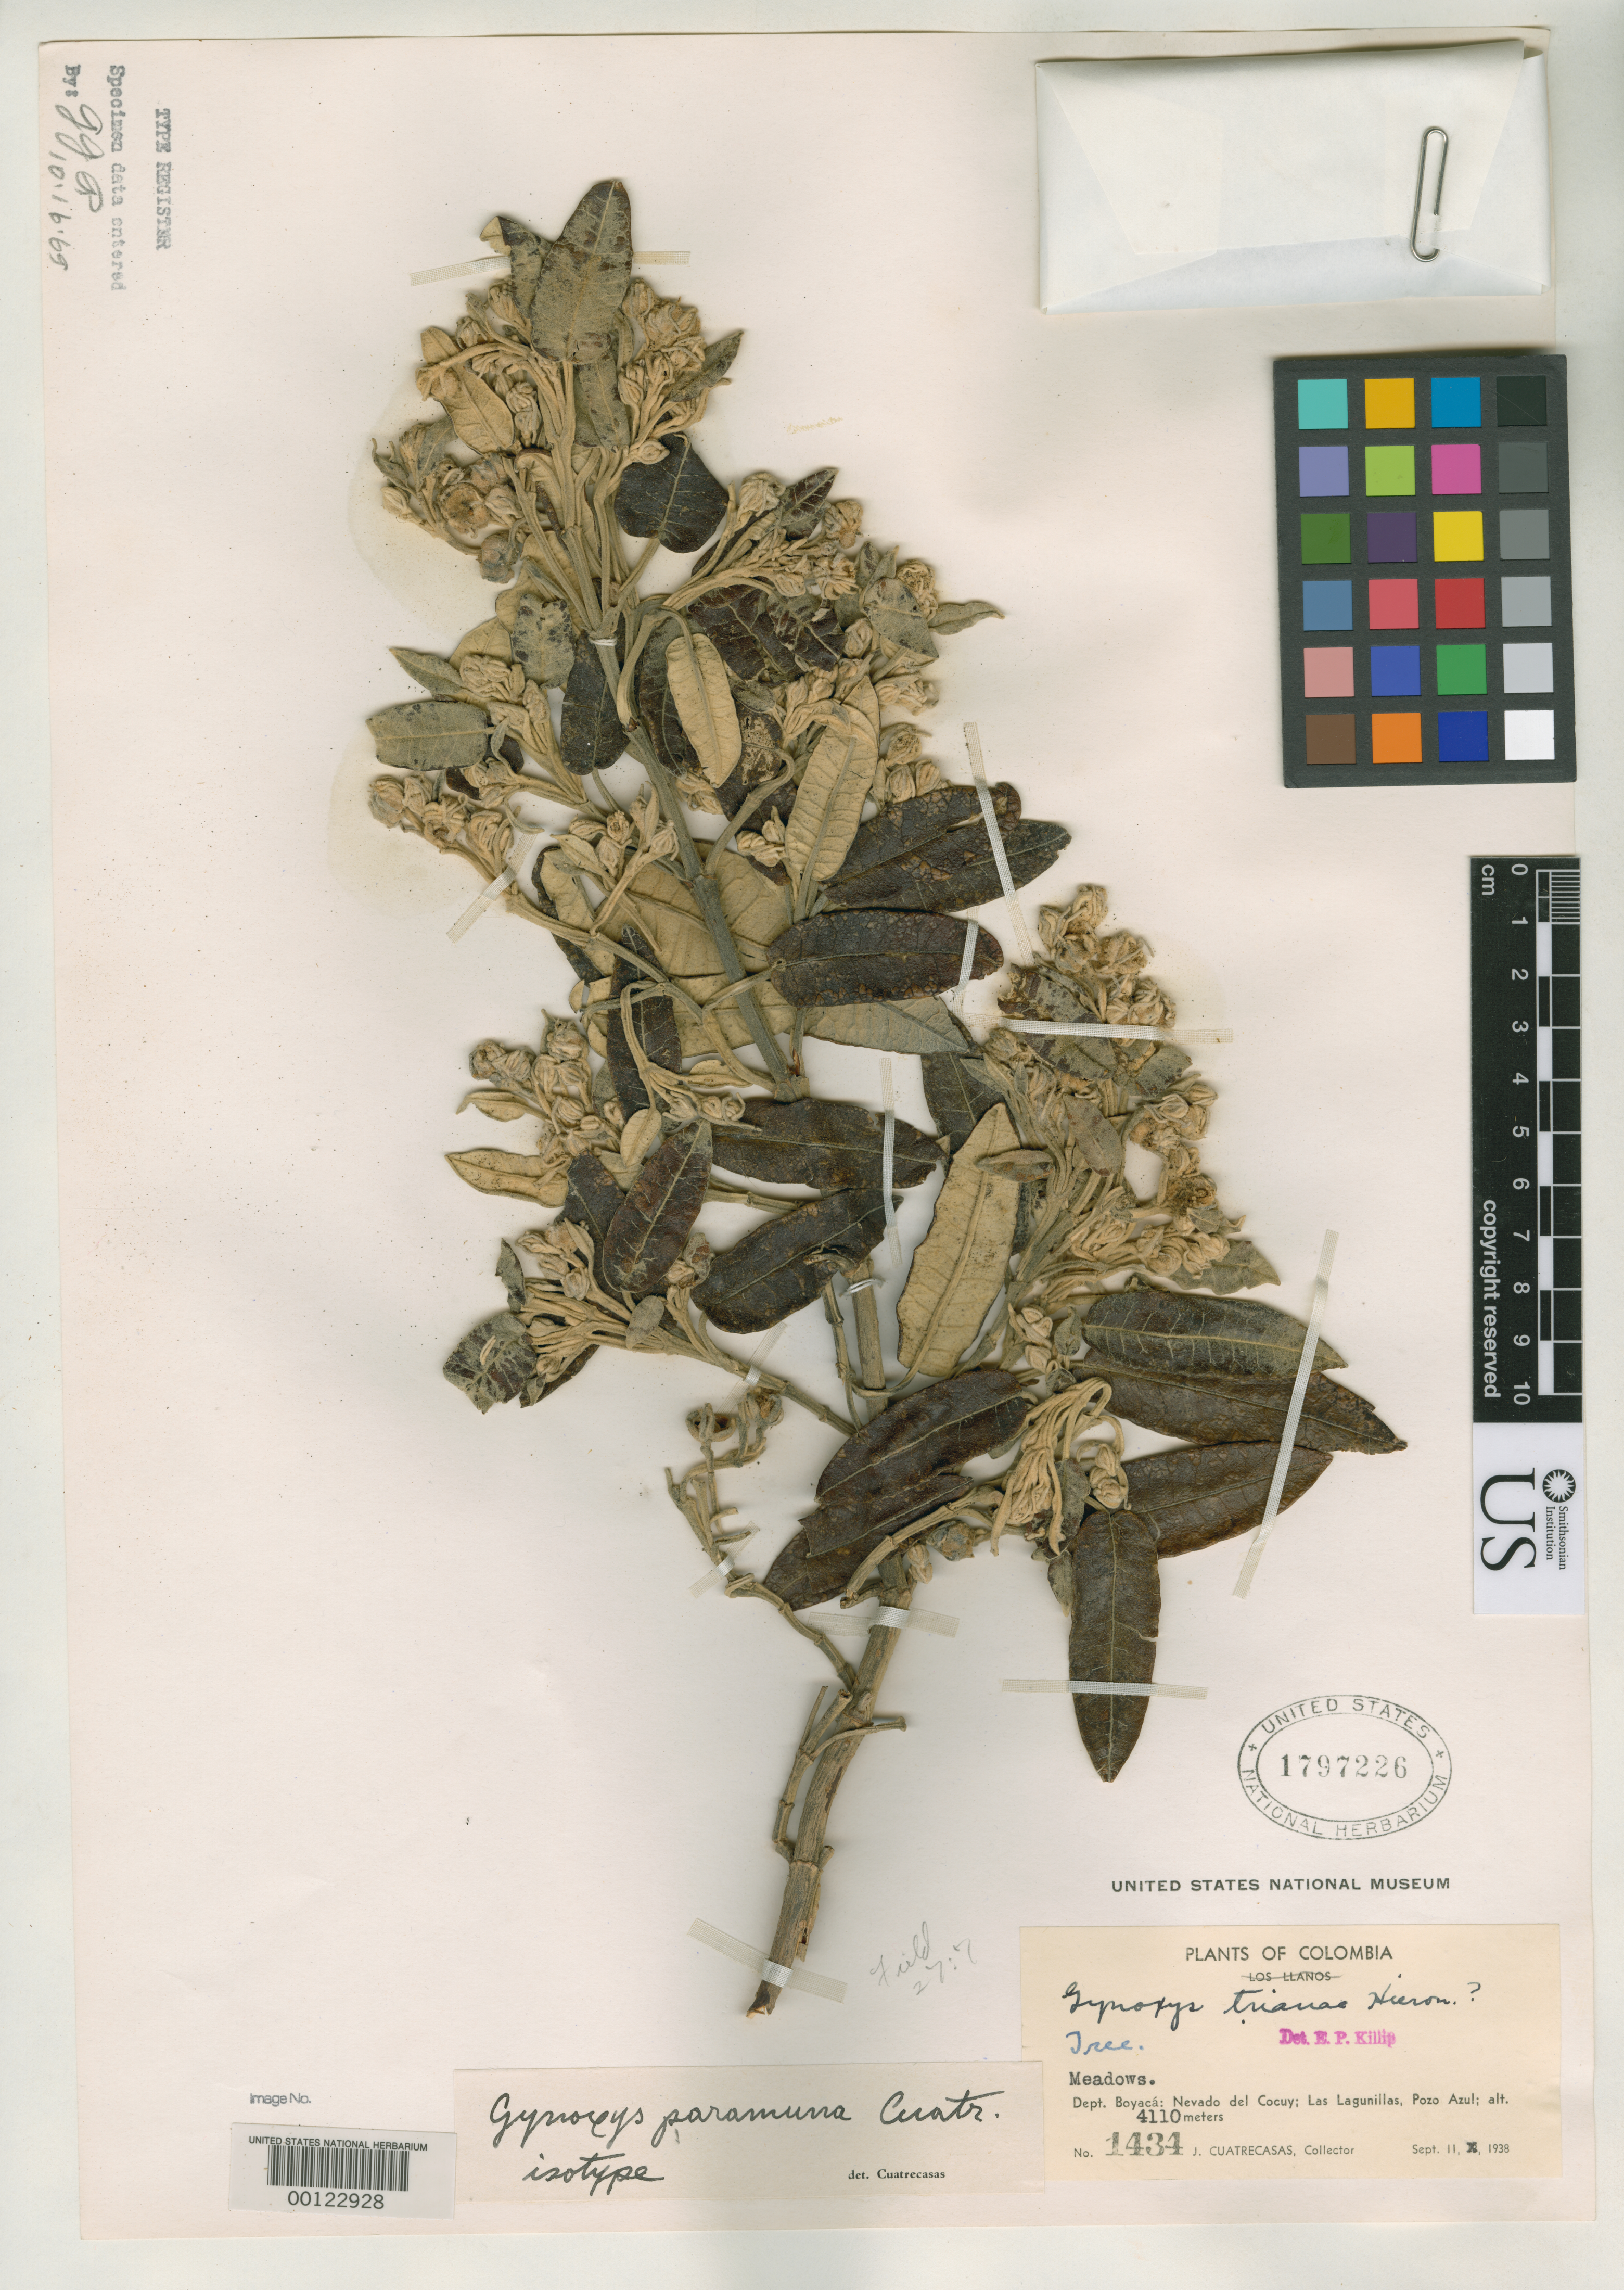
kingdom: Plantae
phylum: Tracheophyta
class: Magnoliopsida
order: Asterales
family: Asteraceae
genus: Gynoxys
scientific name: Gynoxys paramuna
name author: Cuatrec.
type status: Isotype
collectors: J. Cuatrecasas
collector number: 1434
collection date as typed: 11 Sep 1938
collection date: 1938-09-11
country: Colombia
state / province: Boyacá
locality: Pozo Azul.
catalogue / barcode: US 1797226